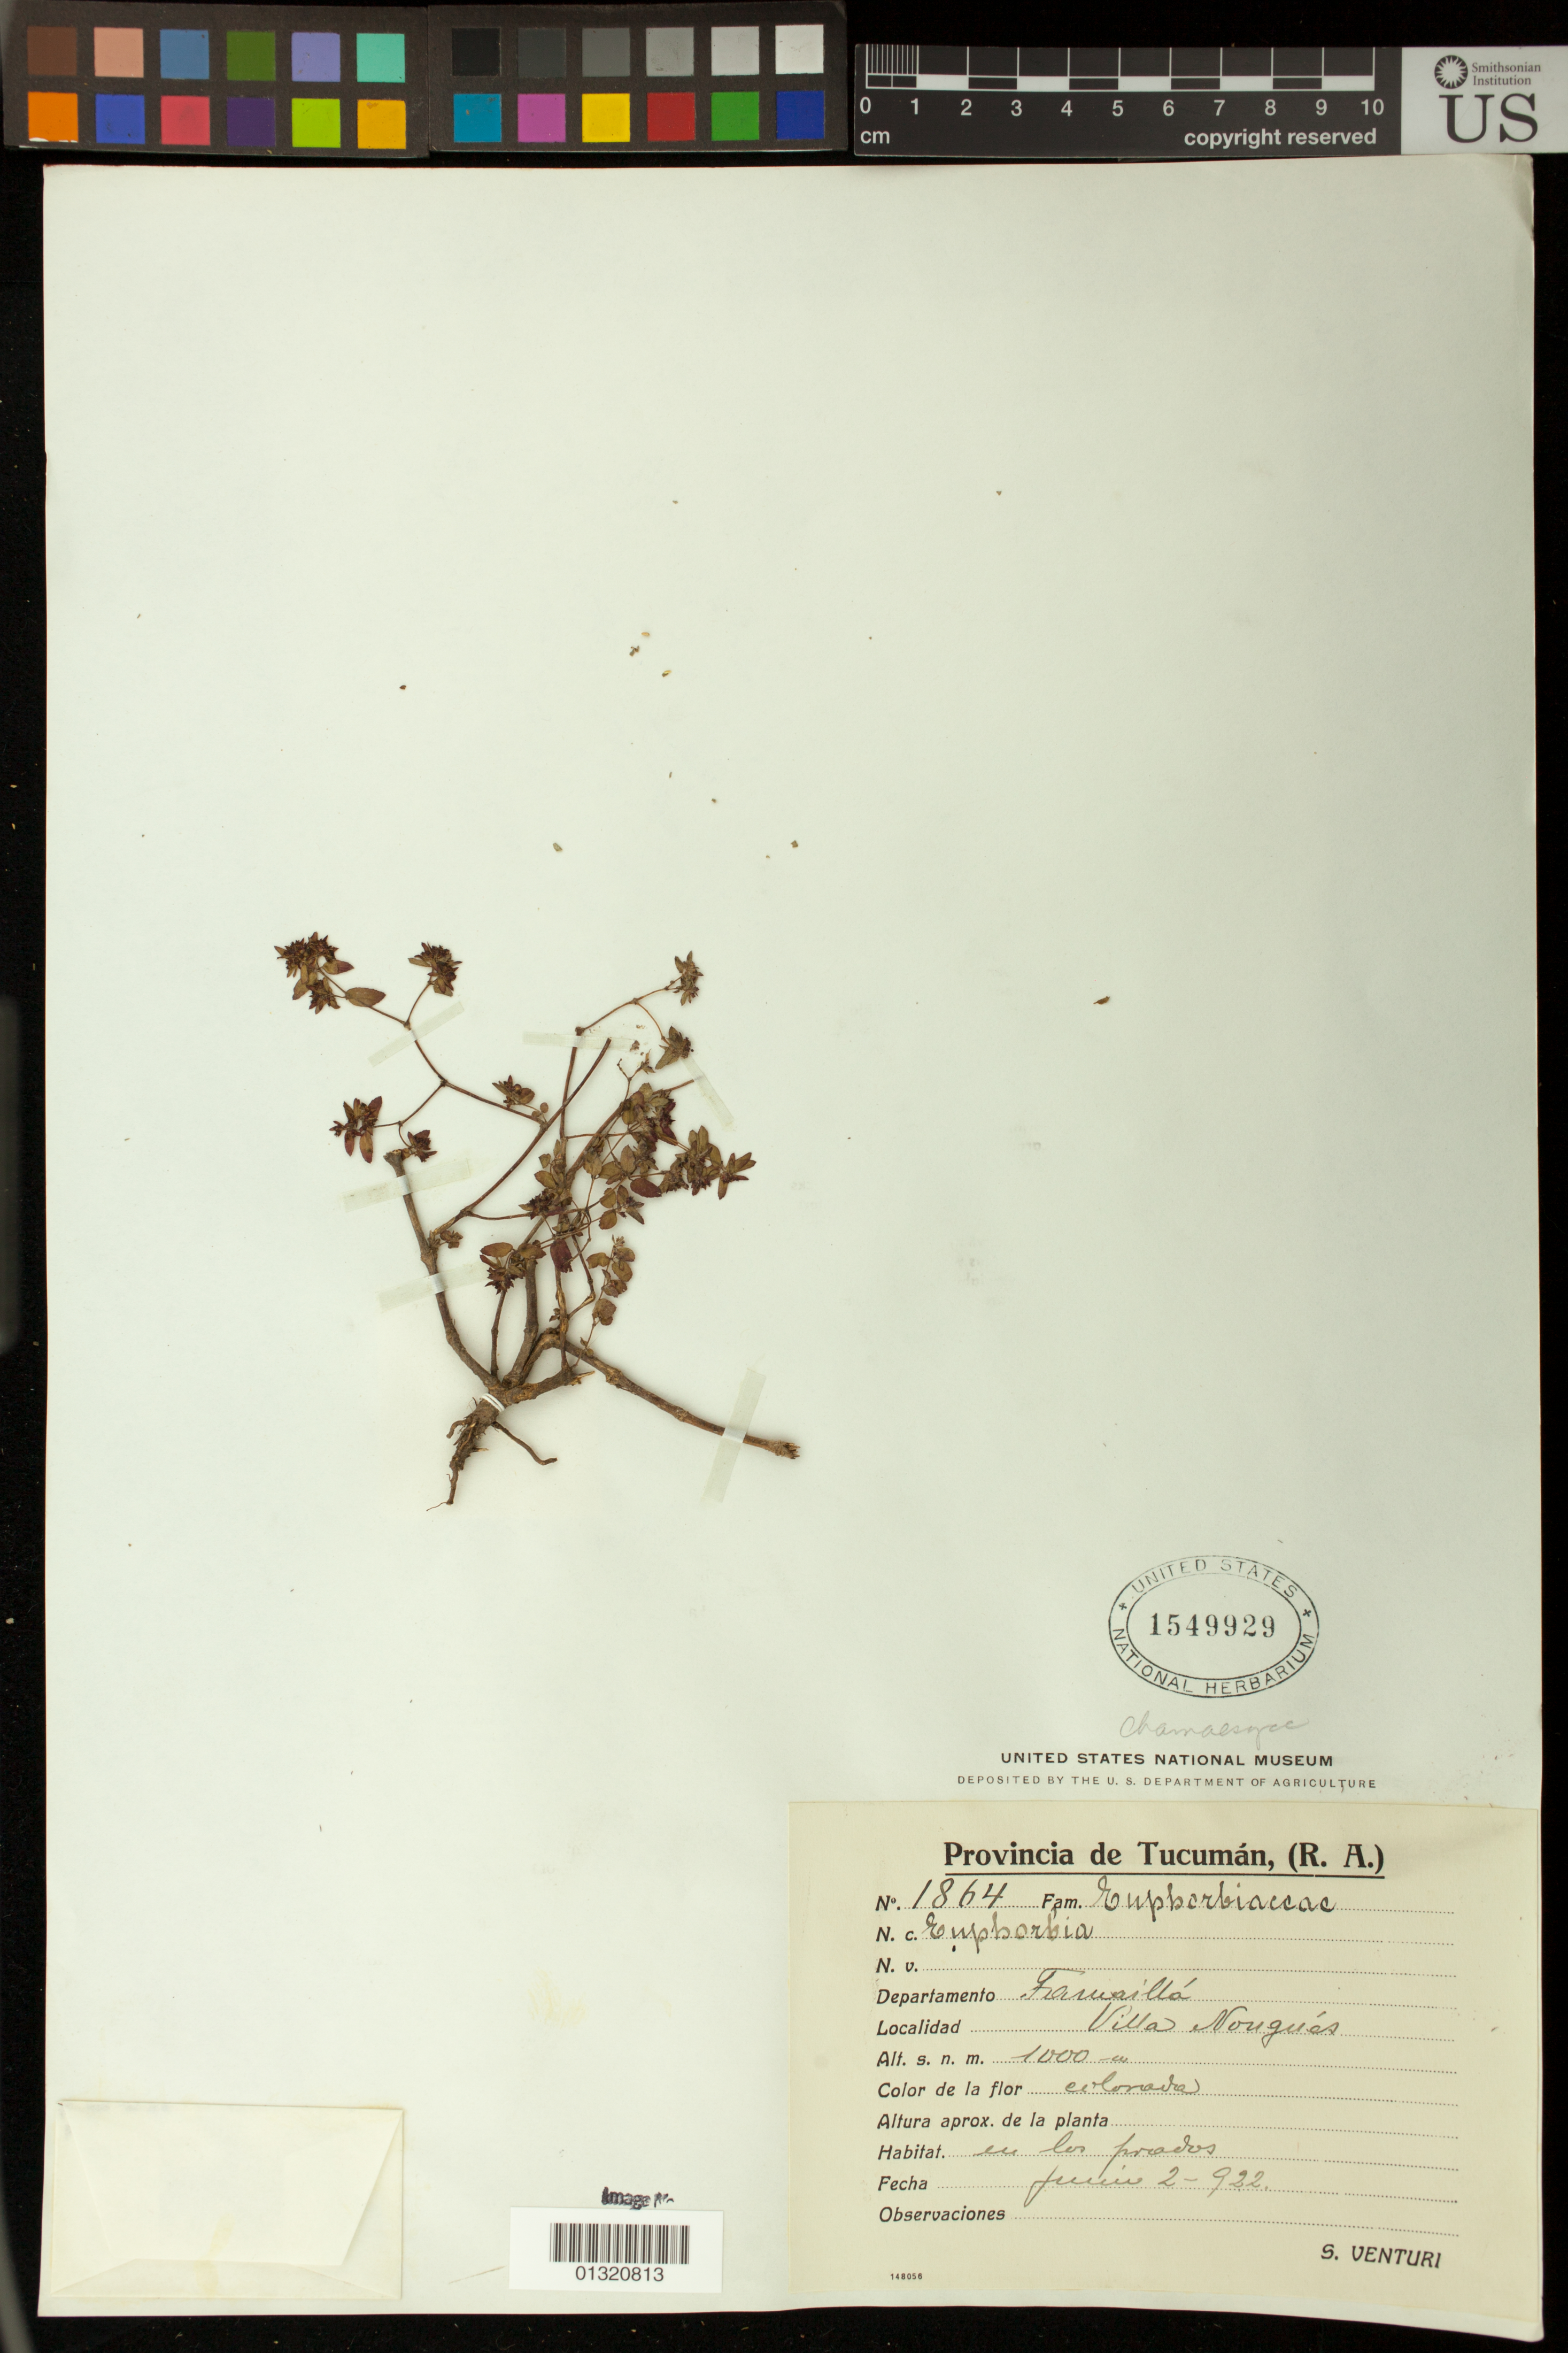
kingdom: Plantae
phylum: Tracheophyta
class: Magnoliopsida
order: Malpighiales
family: Euphorbiaceae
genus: Euphorbia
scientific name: Euphorbia sp.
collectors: S. Venturi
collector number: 1864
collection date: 1922-06-02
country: Argentina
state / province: Tucuman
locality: Farnailla; Villa Nougues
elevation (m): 1000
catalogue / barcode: US 1549929